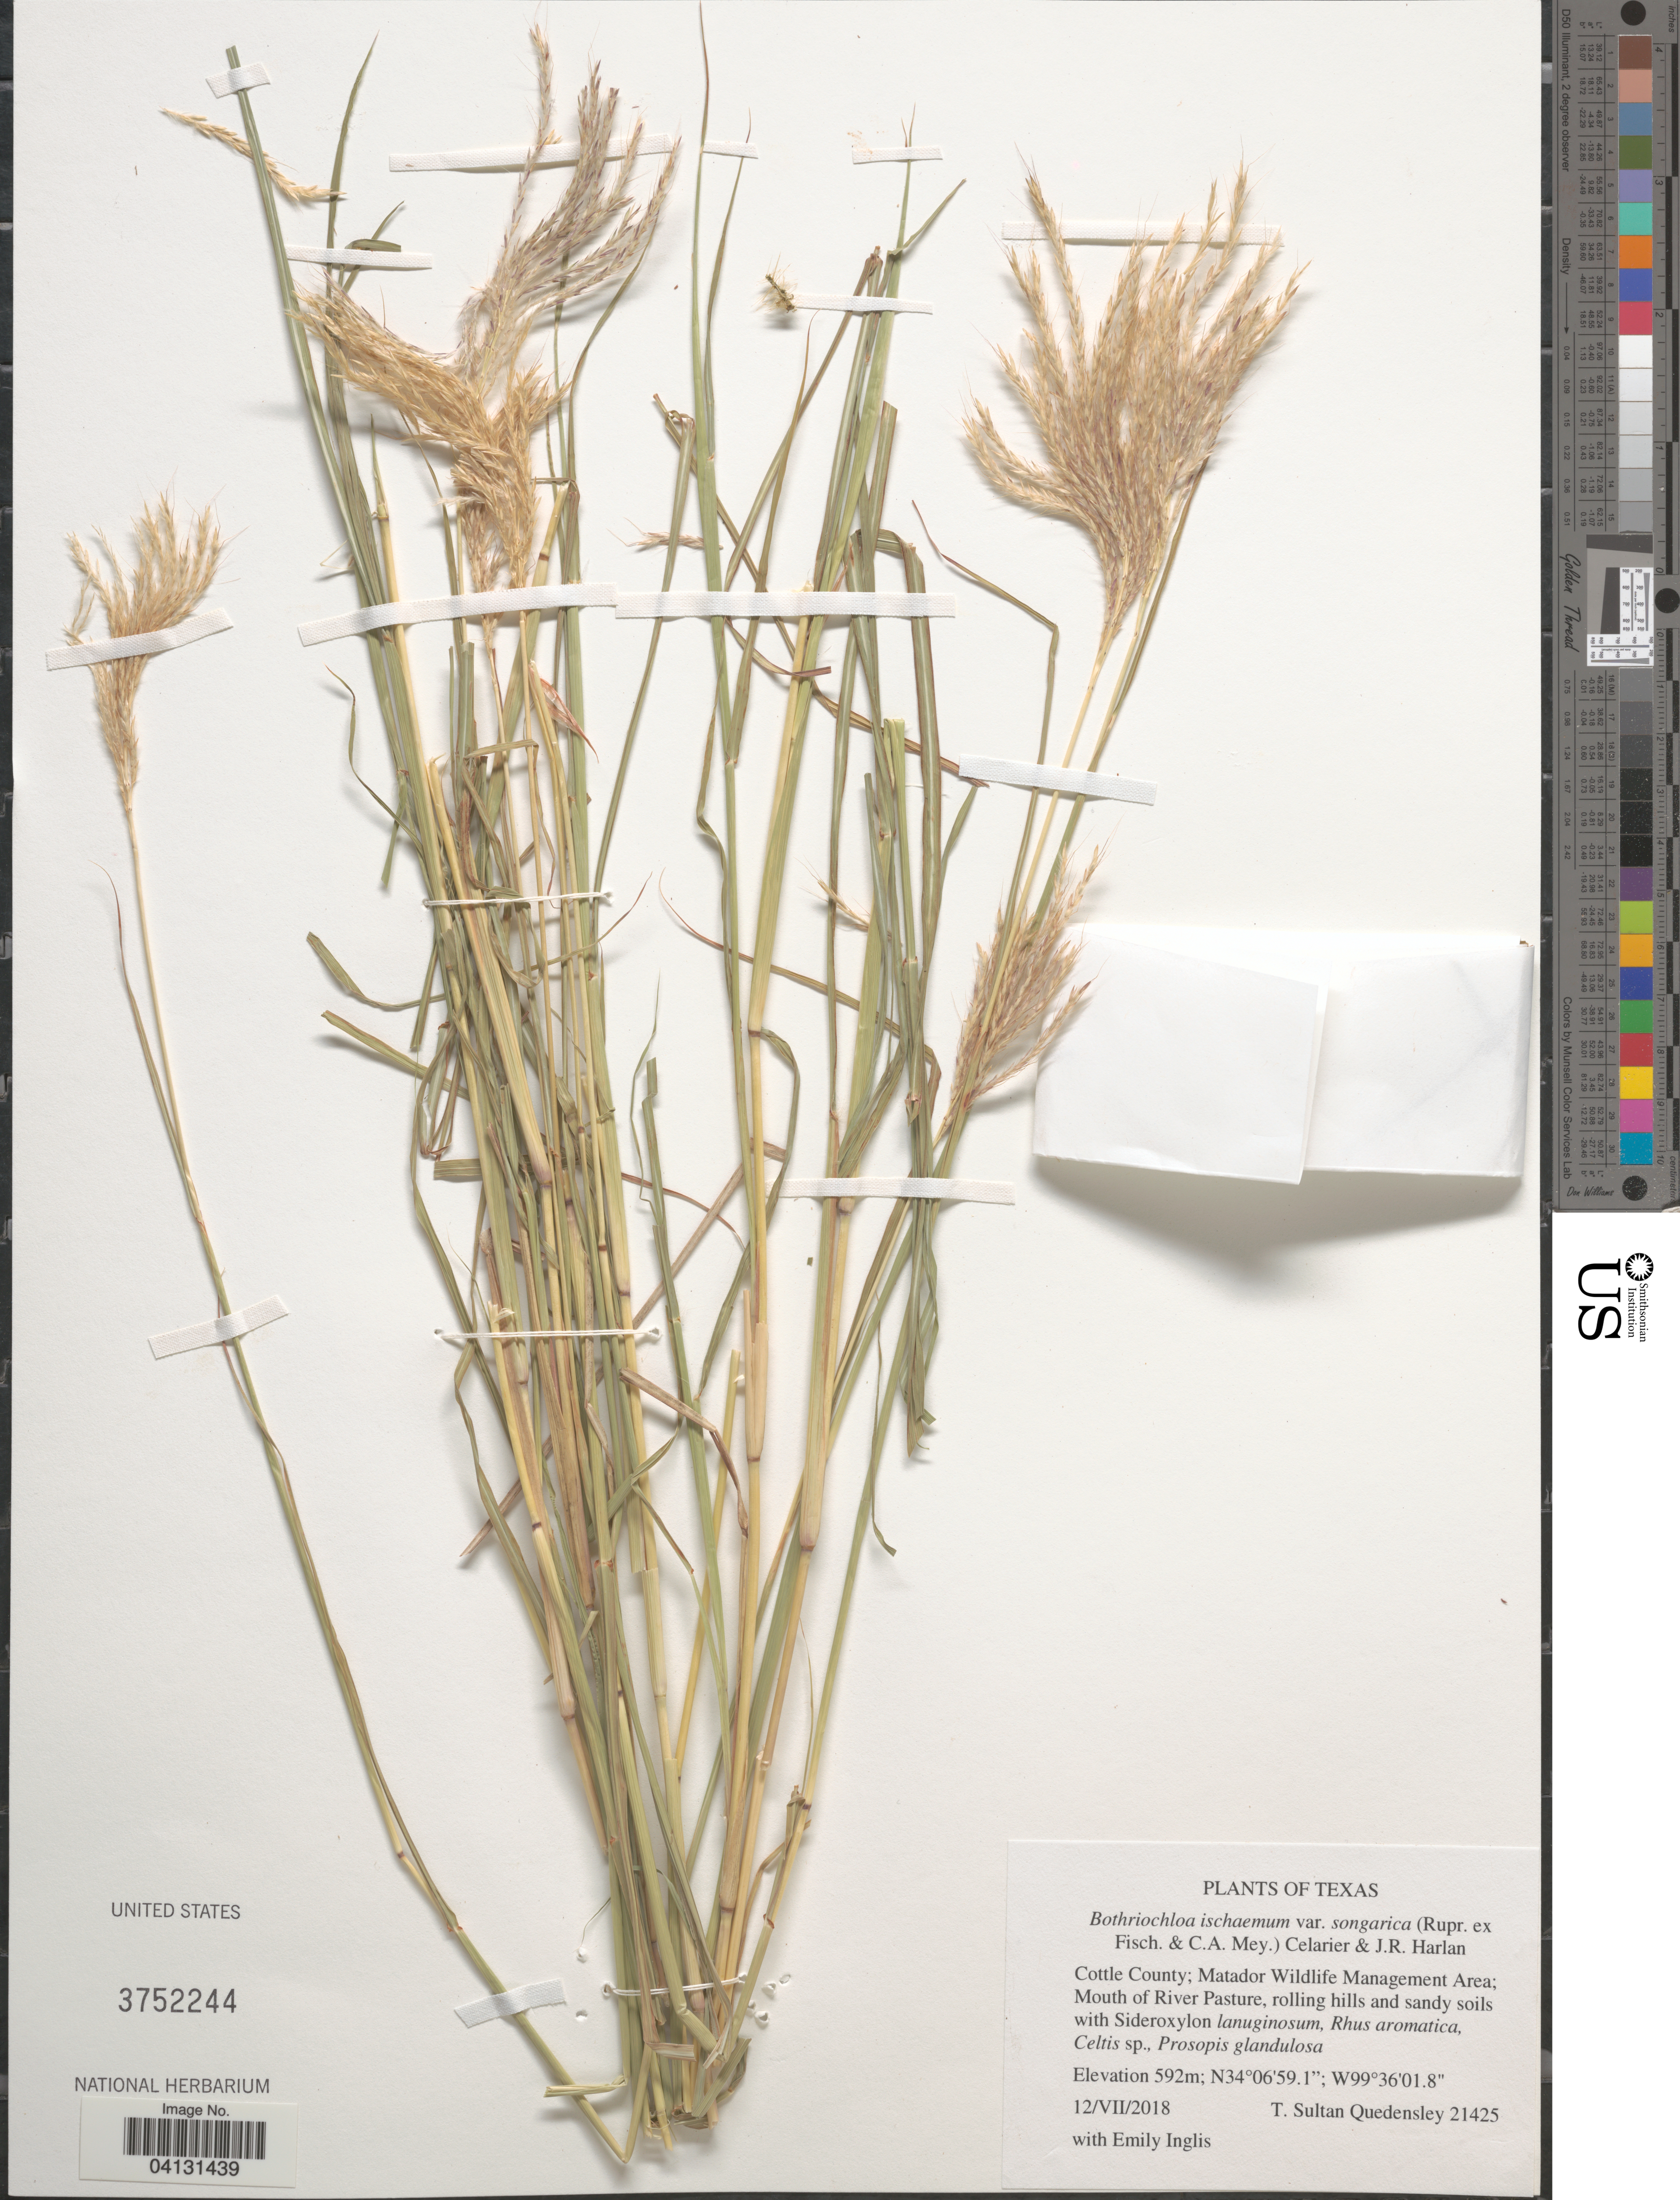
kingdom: Plantae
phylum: Tracheophyta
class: Liliopsida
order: Poales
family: Poaceae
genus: Bothriochloa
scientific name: Bothriochloa ischaemum var. songarica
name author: (Rupr. ex Fisch. & C.A. Mey.) Celarier & Harlan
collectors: T. S. Quedensley & E. Inglis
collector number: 21425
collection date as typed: Transcribed d/m/y: 12/7/2018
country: United States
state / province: Texas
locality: Cottle County; Matador Wildlife Management Area; Mouth of River Pasture.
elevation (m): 592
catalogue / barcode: US 3752244